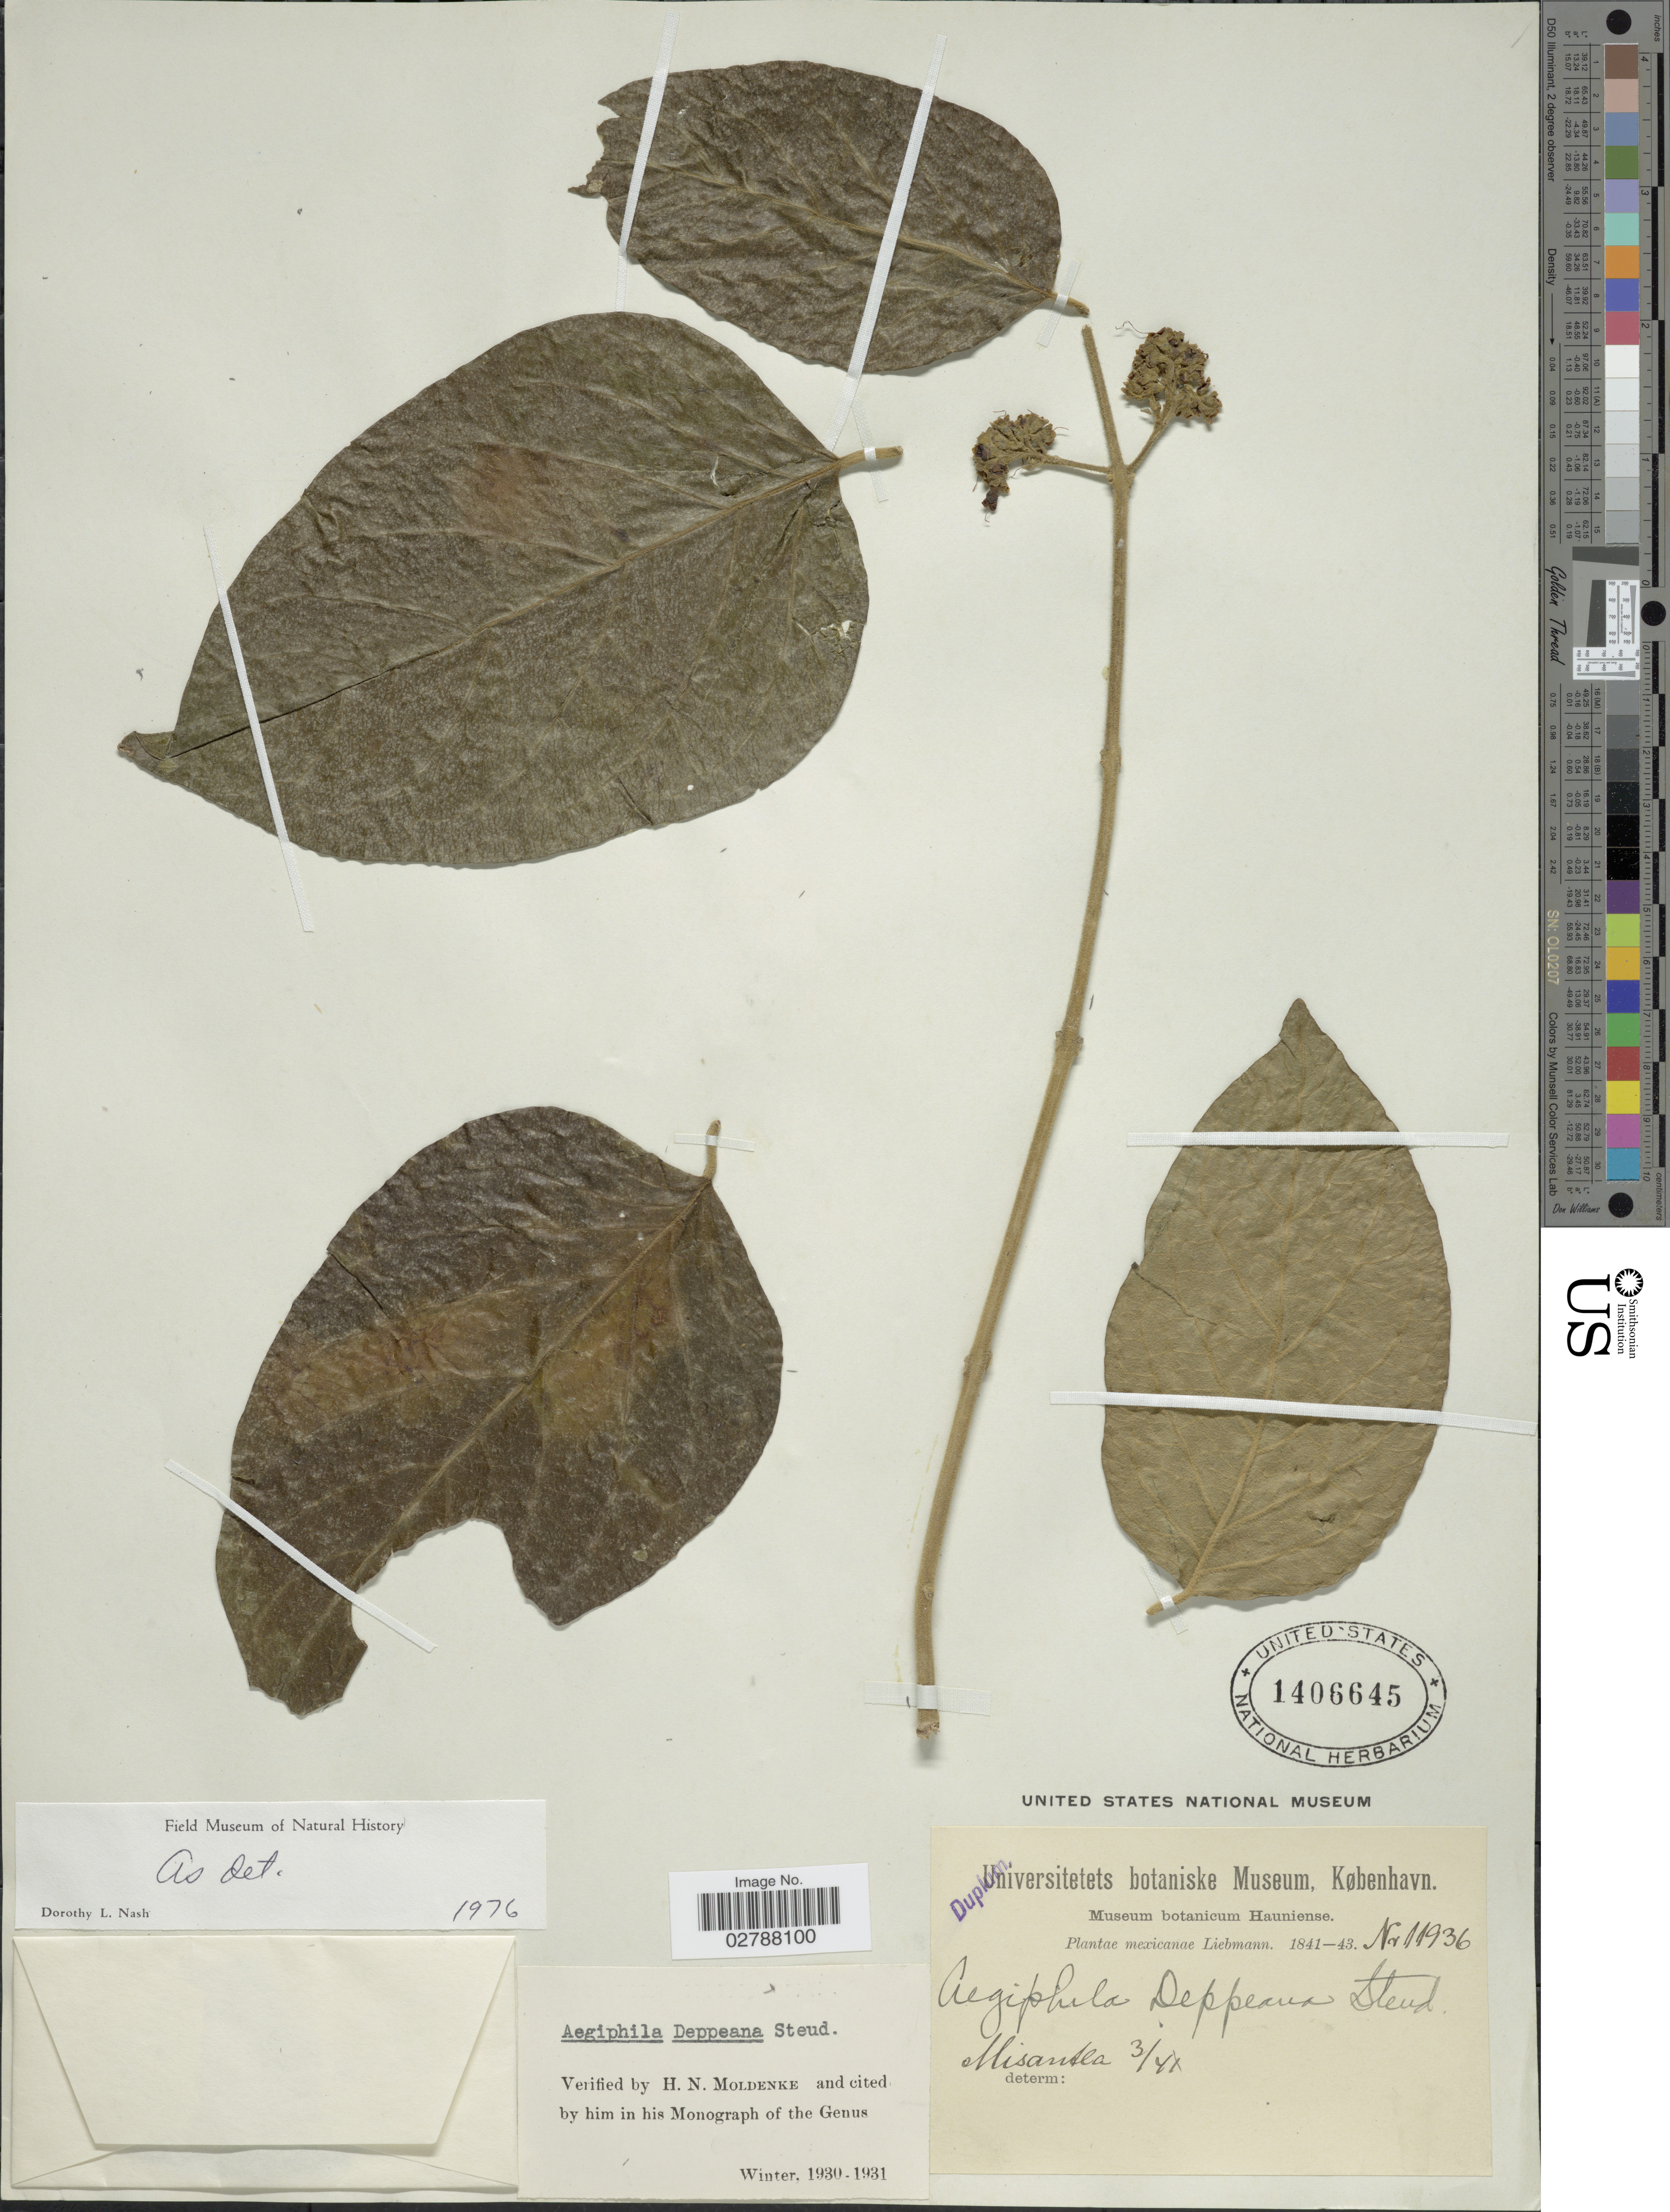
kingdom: Plantae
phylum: Tracheophyta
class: Magnoliopsida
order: Lamiales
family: Lamiaceae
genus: Aegiphila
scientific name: Aegiphila deppeana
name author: Steud.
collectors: Liebmann, --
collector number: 11936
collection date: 1841-03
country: Mexico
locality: Misantla.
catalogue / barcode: US 1406645